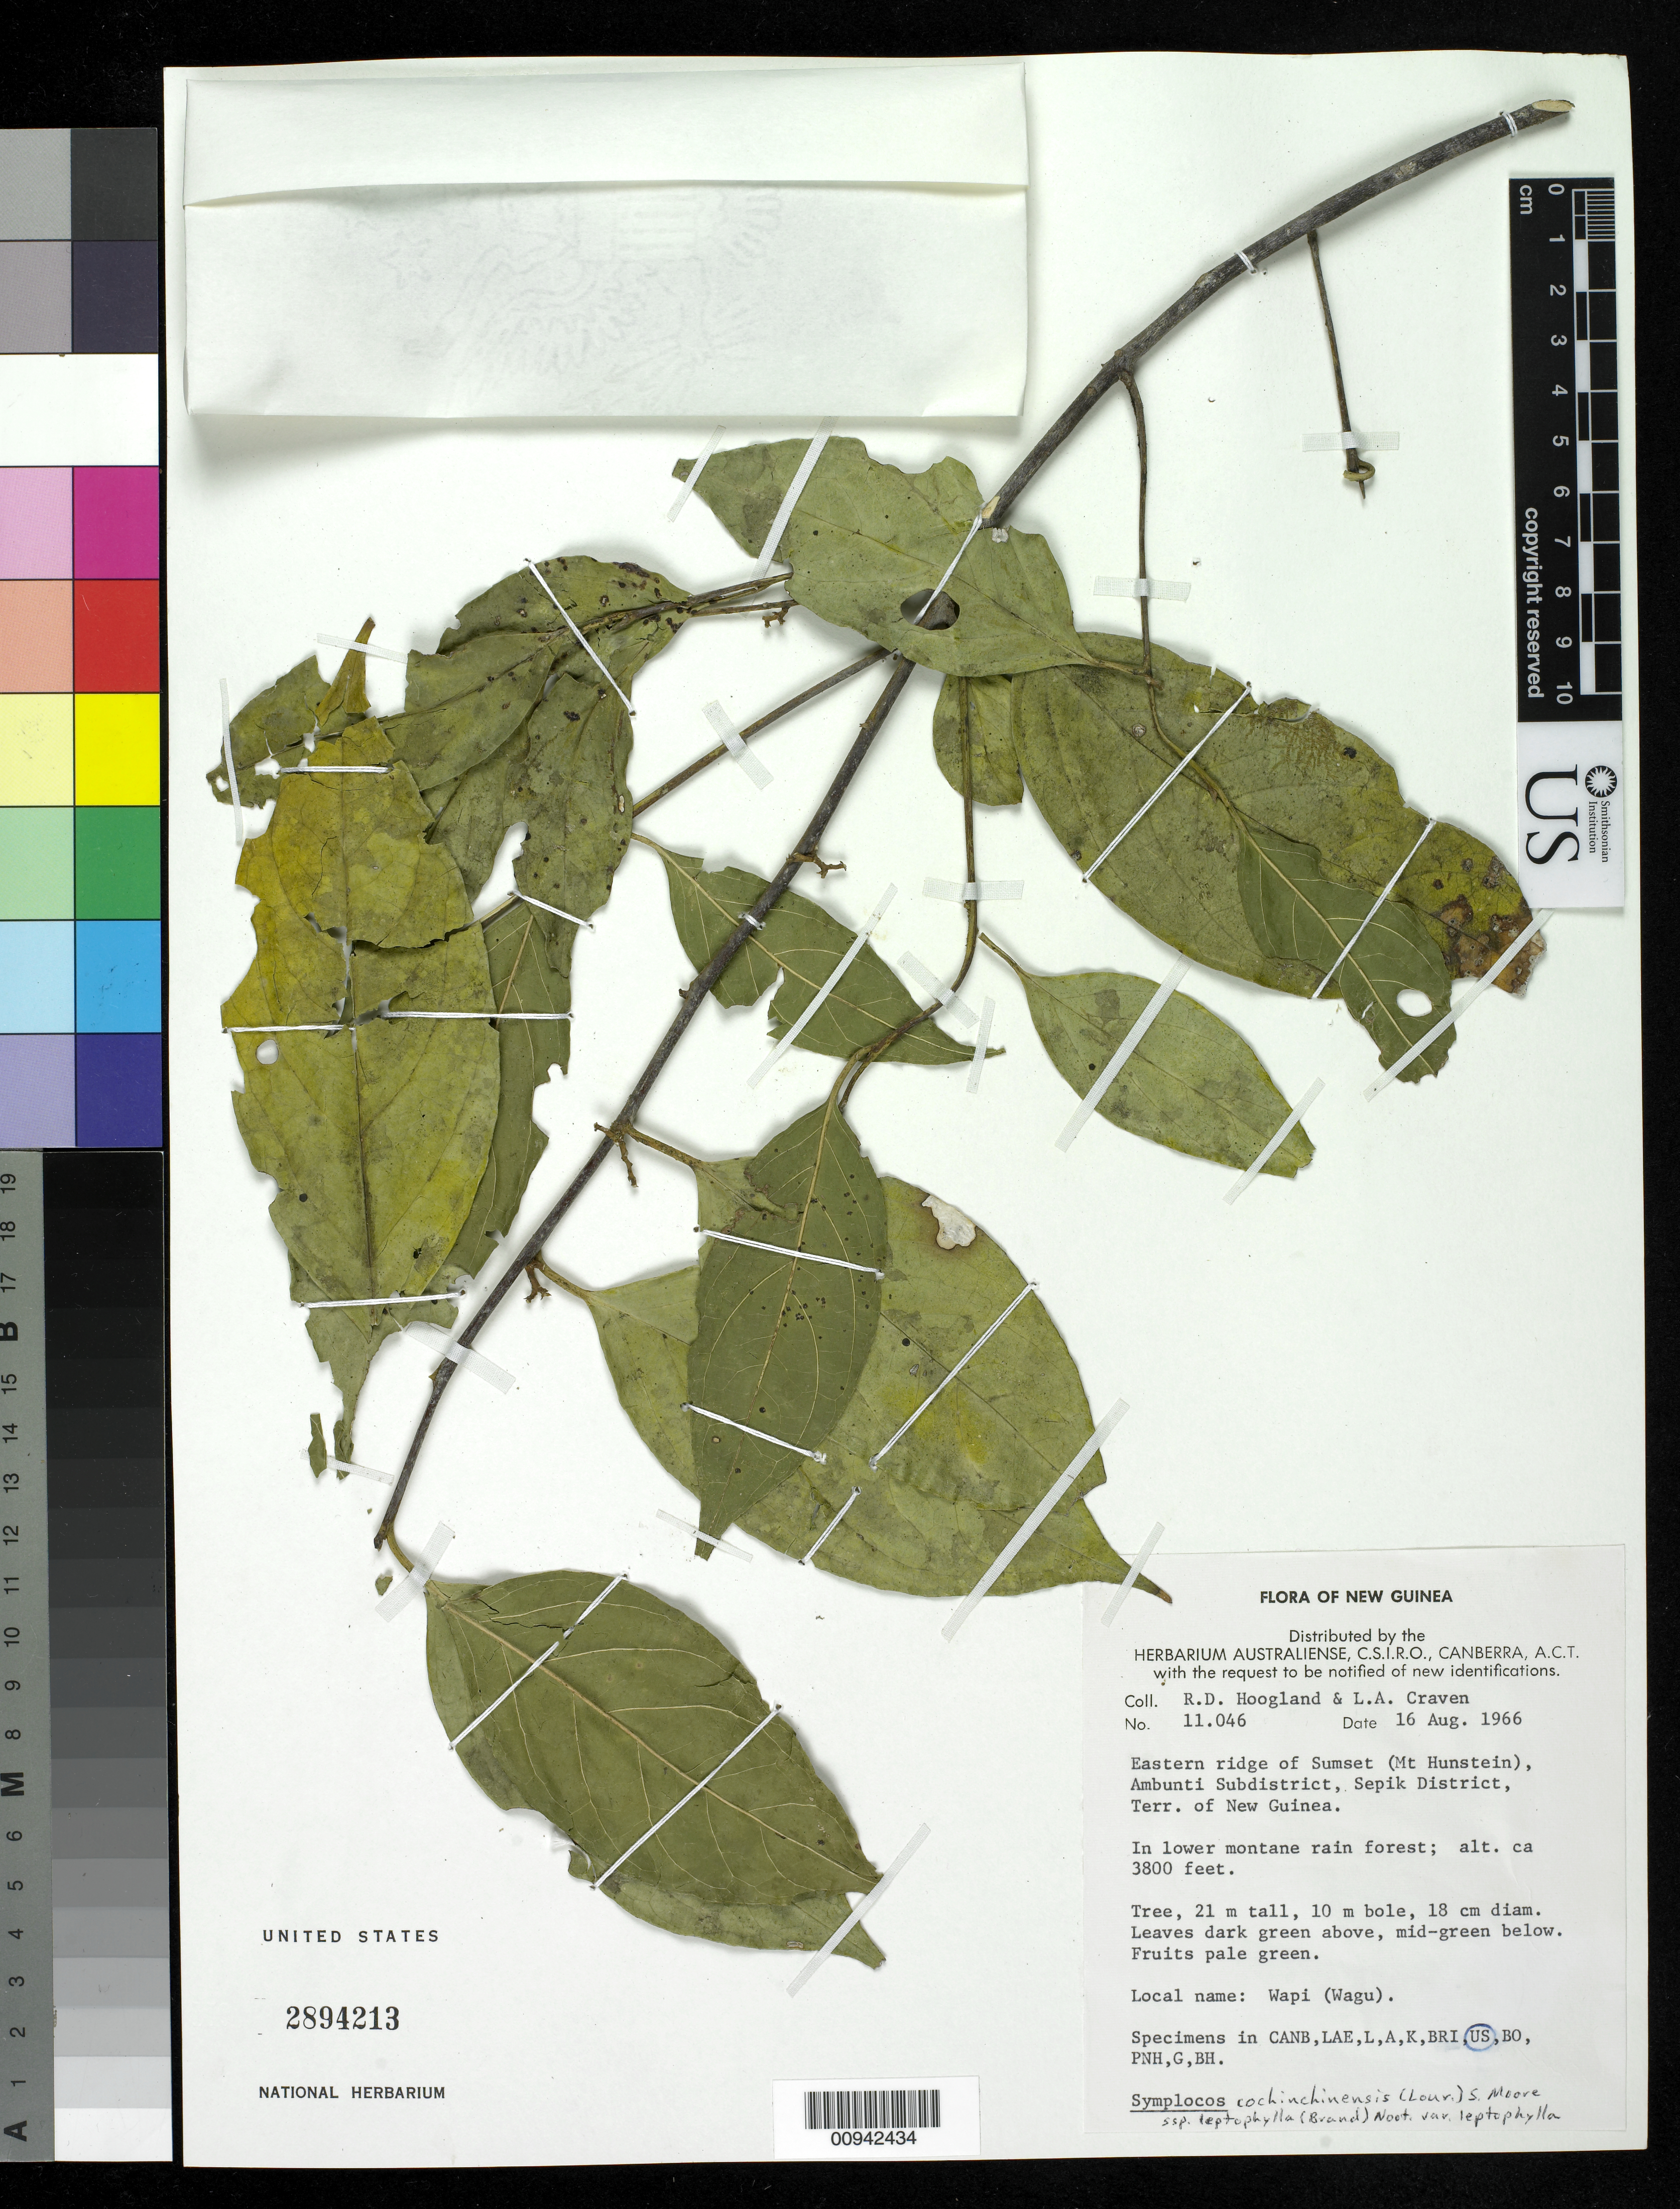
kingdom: Plantae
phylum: Tracheophyta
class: Magnoliopsida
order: Ericales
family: Symplocaceae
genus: Symplocos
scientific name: Symplocos cochinchinensis var. leptophylla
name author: (Brand) Noot.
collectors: R. D. Hoogland & L. A. Craven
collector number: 11046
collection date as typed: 16 Aug 1966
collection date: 1966-08-16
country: Papua New Guinea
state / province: East Sepik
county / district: Ambunti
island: New Guinea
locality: Eastern ridge of Sumset (Mt. Hunstein)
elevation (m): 1158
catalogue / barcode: US 2894213